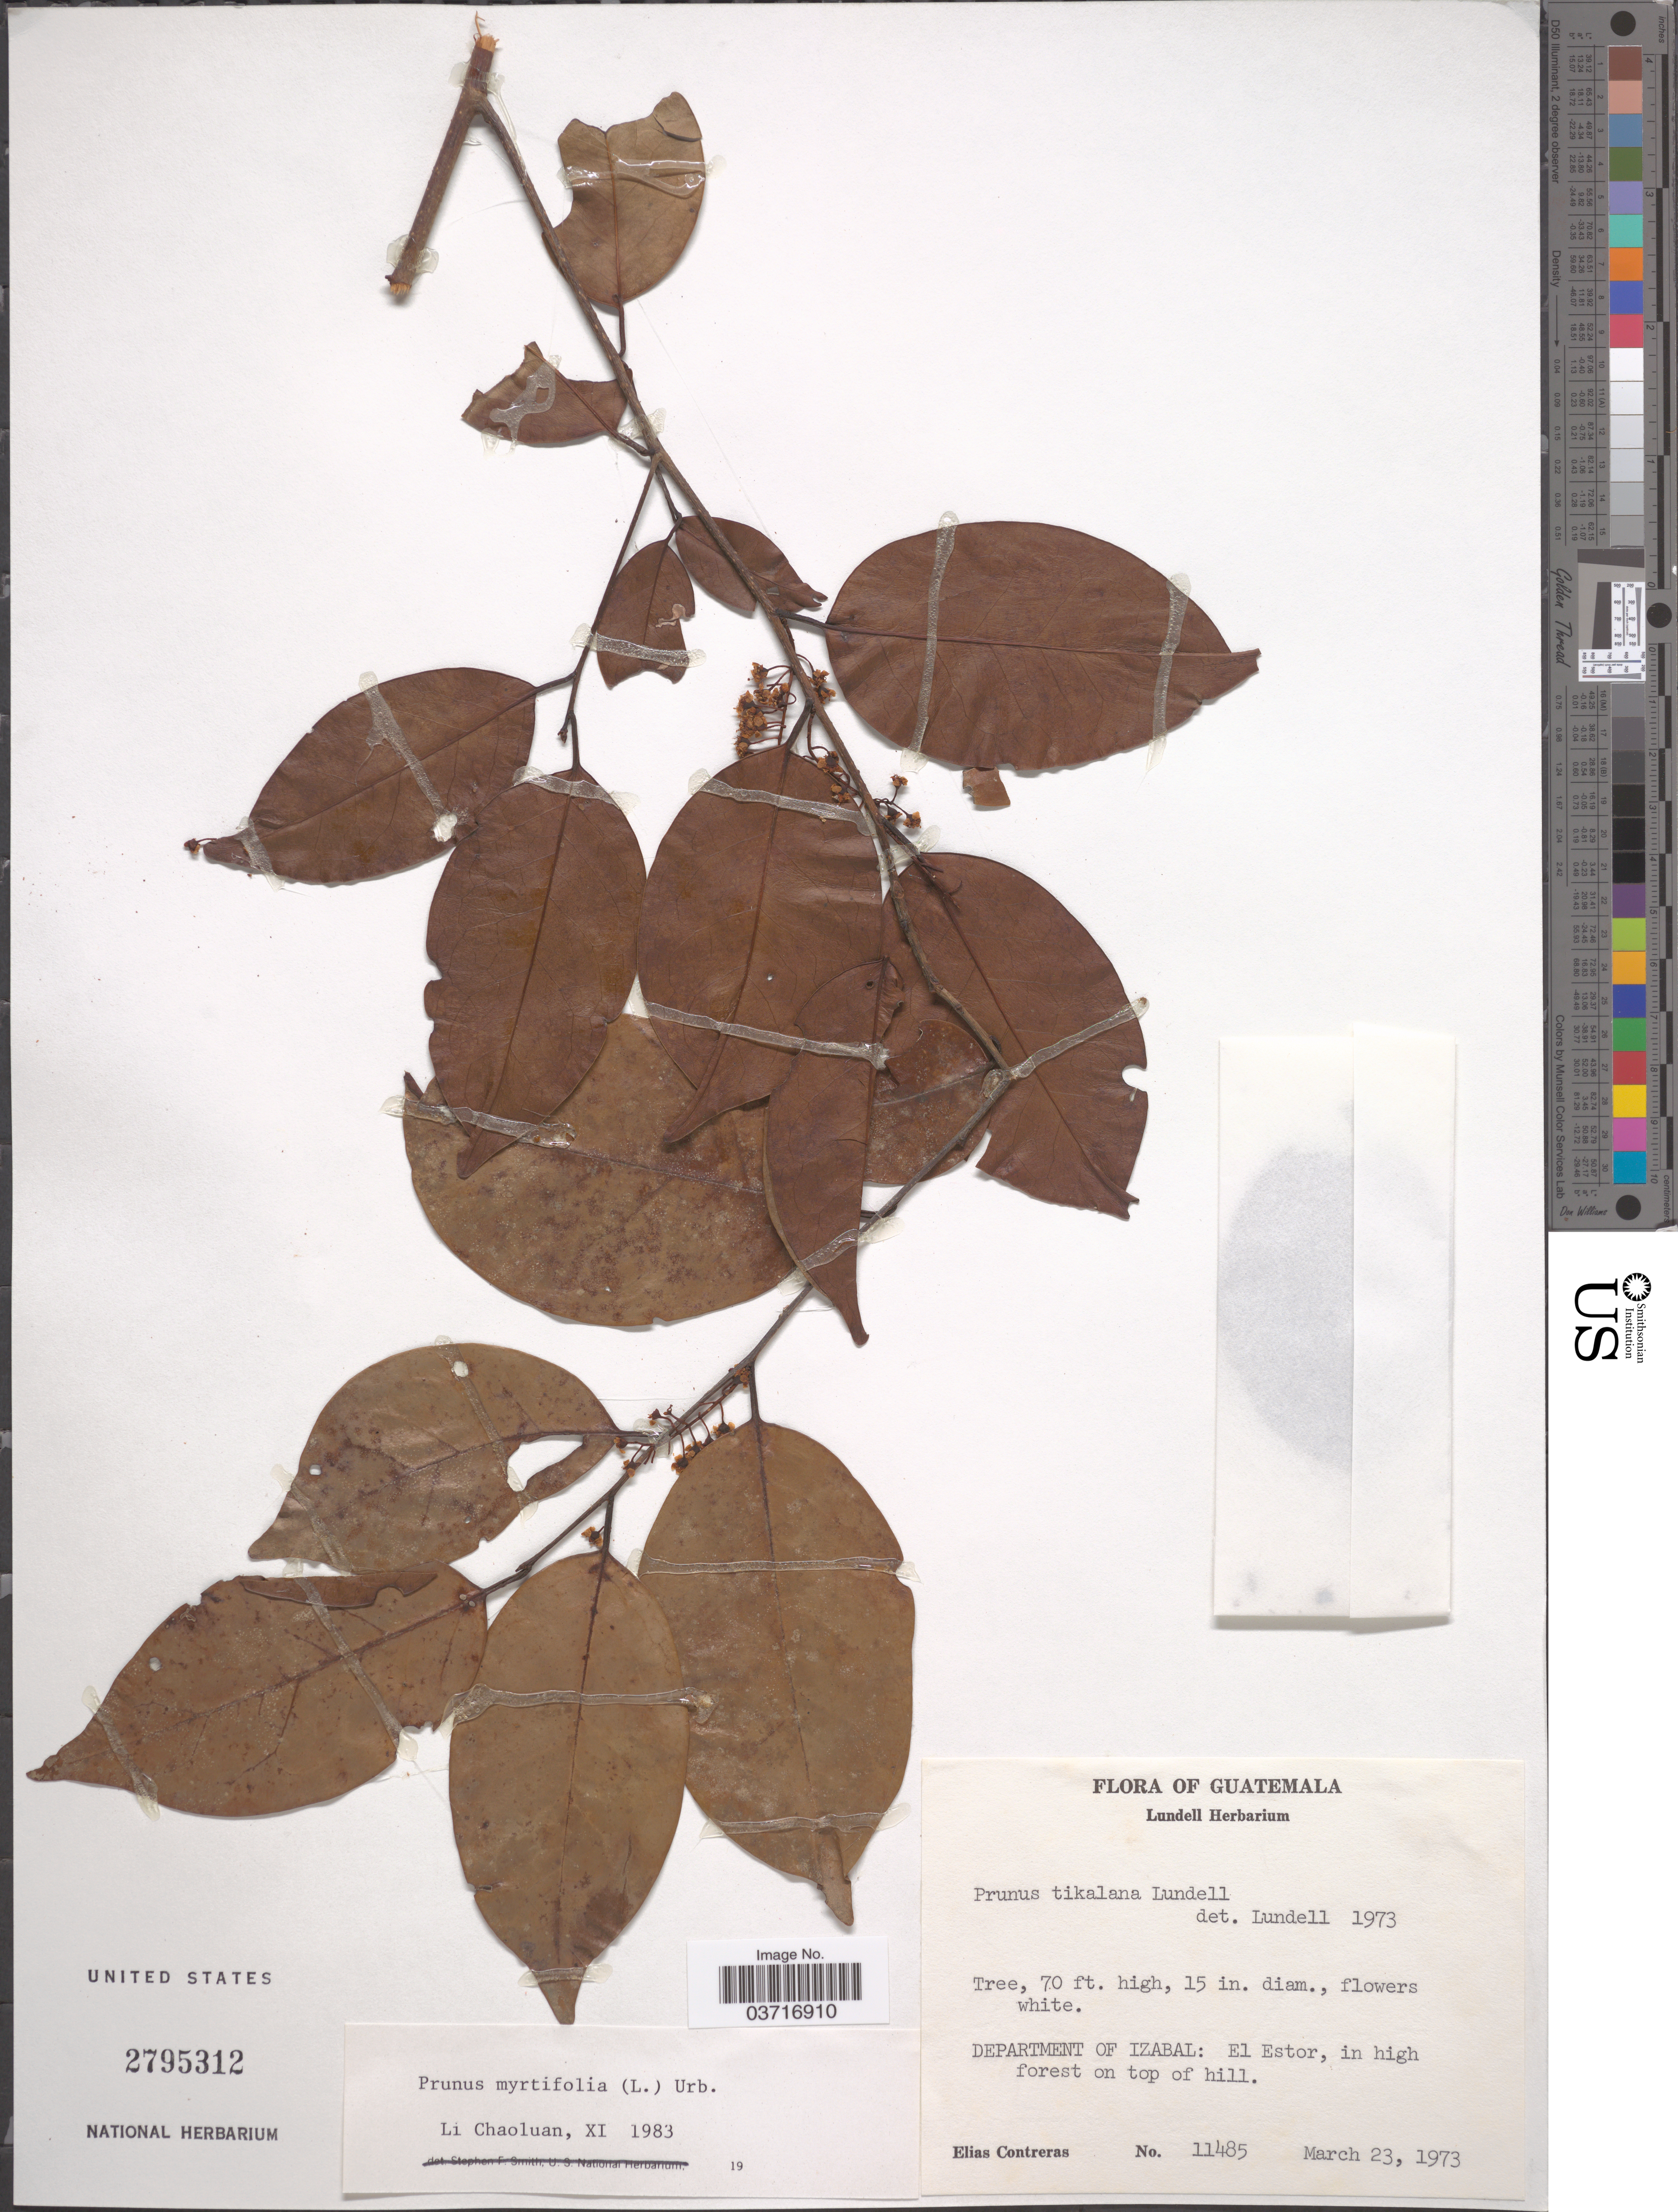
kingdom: Plantae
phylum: Tracheophyta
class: Magnoliopsida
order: Rosales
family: Rosaceae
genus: Prunus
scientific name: Prunus myrtifolia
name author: (L.) Urb.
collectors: E. Contreras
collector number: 11485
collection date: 1973-03-23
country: Guatemala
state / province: Izabal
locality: Department of Izabal: El Estor, in high forest on top of hill.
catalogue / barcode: US 2795312